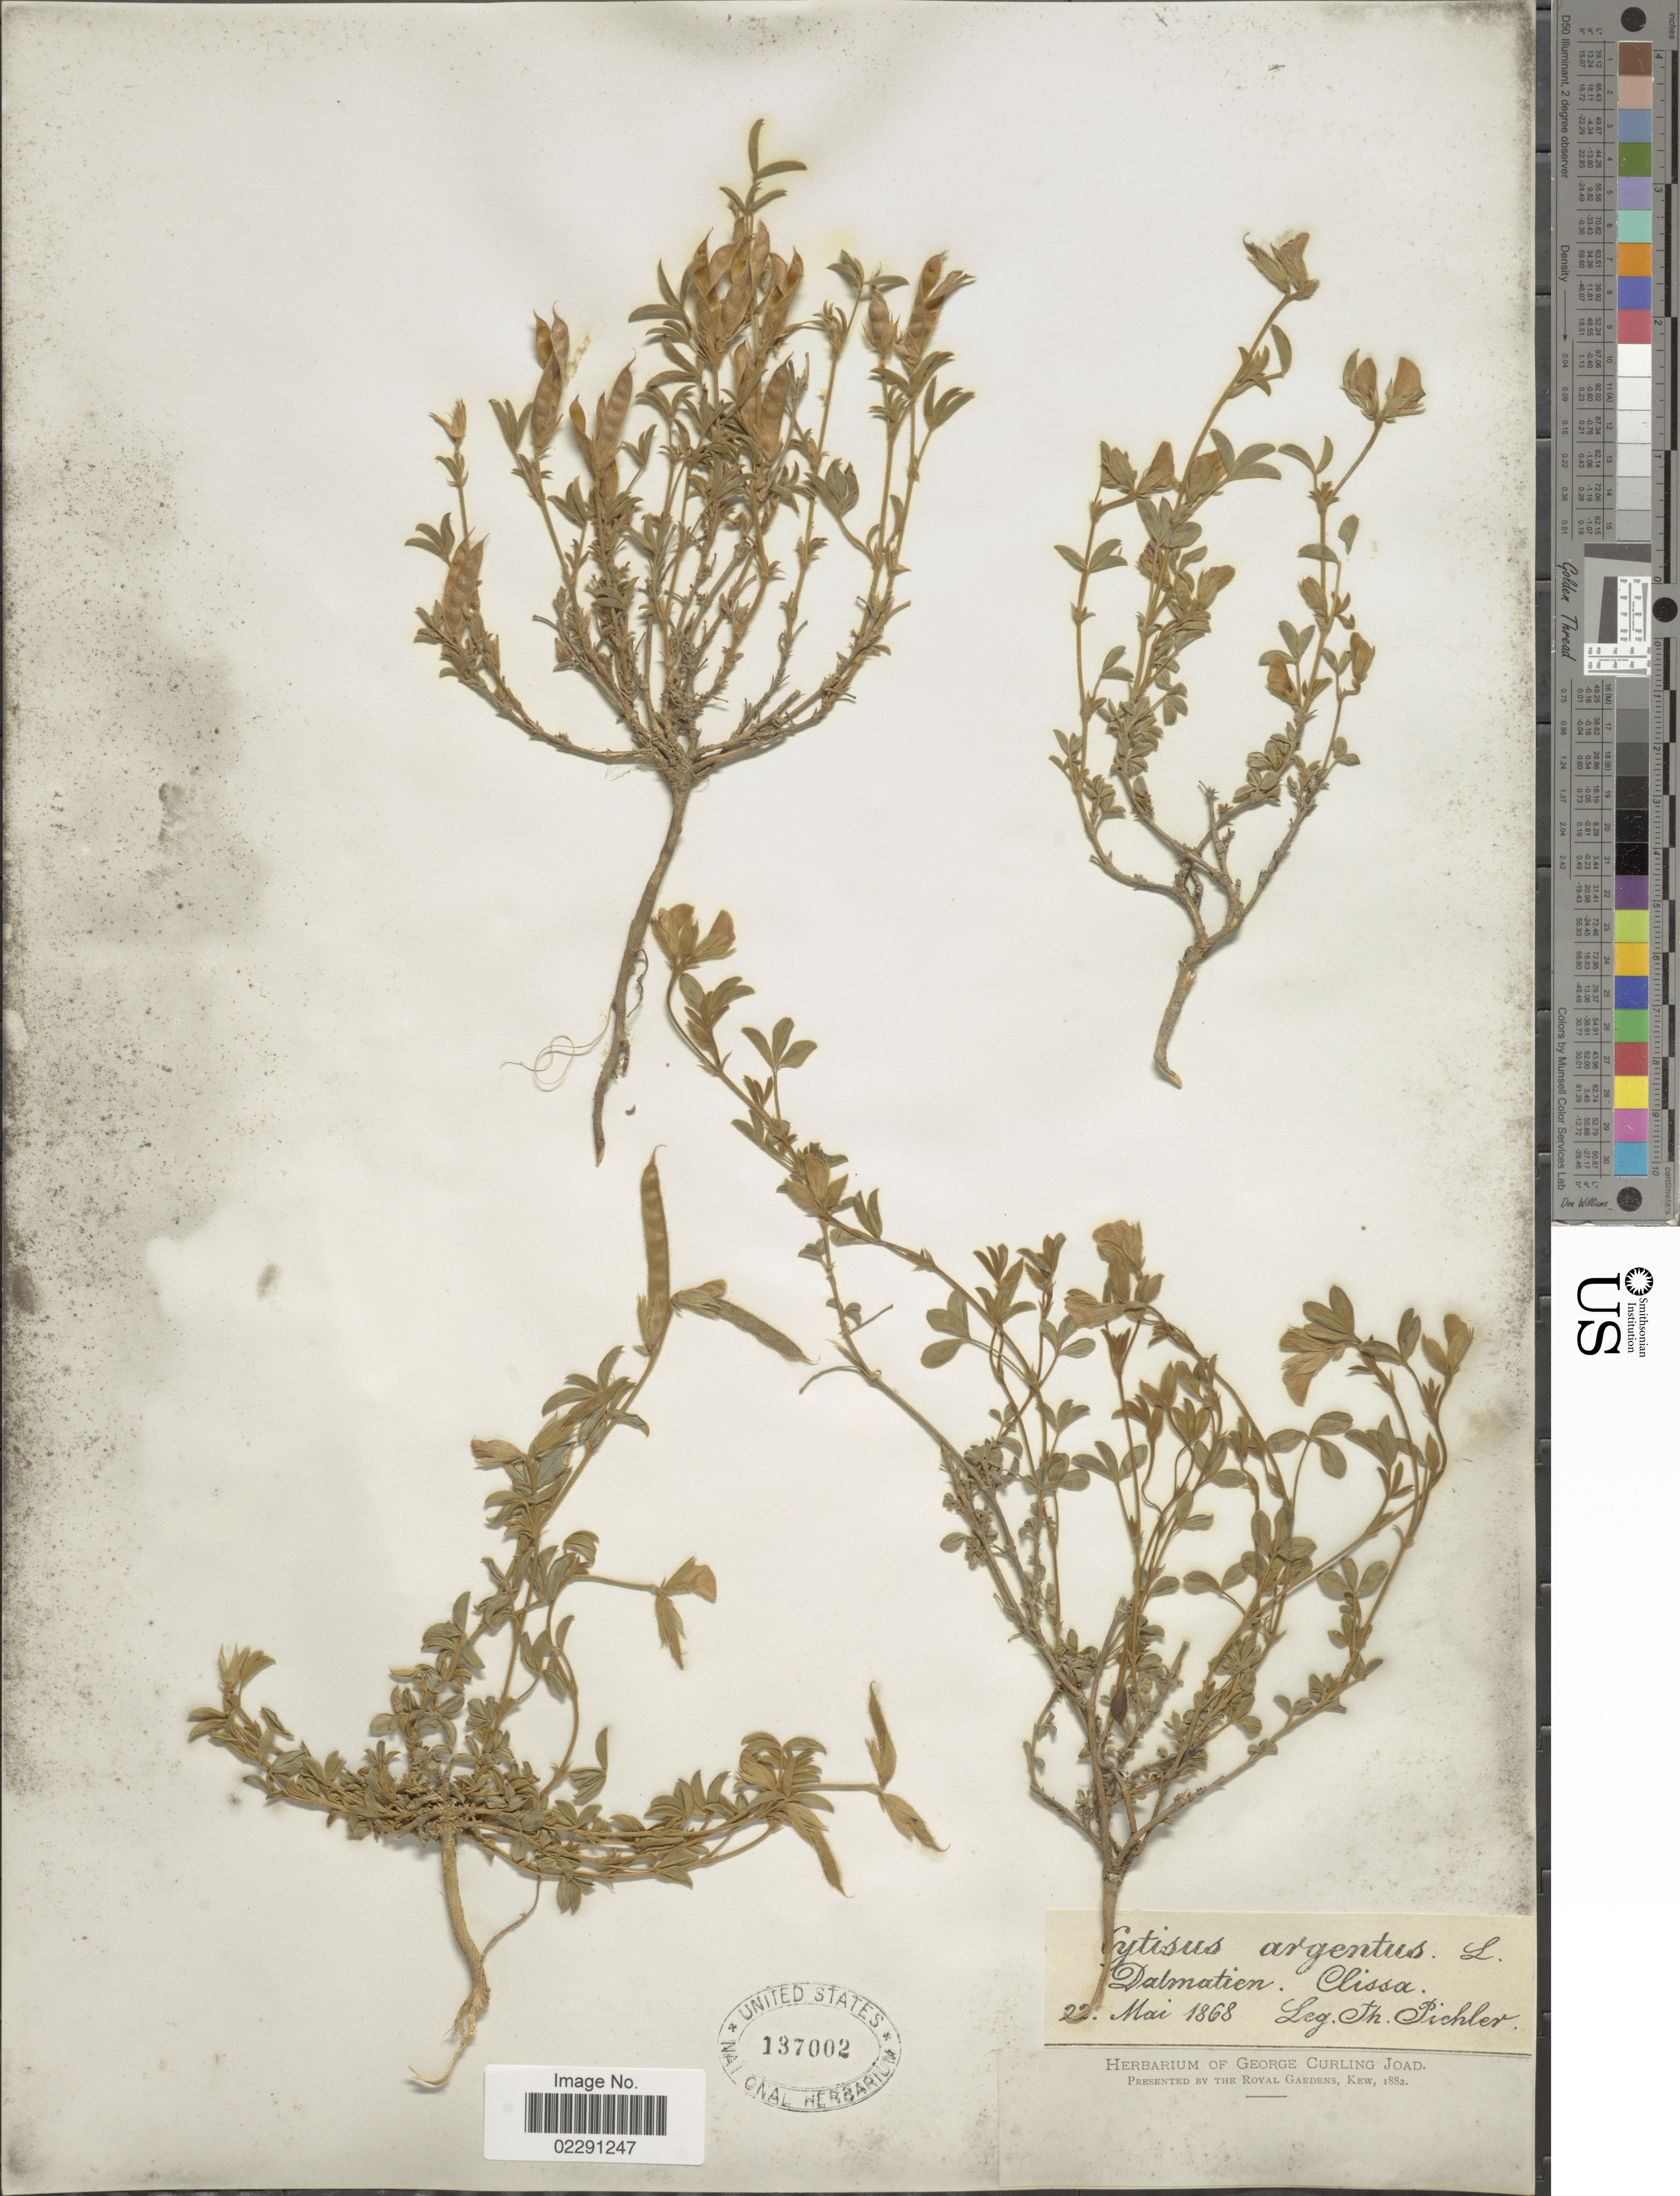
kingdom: Plantae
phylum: Tracheophyta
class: Magnoliopsida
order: Fabales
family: Fabaceae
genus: Argyrolobium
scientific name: Argyrolobium zanonii subsp. zanonii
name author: (Turra) P.W. Ball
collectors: T. Pichler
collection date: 1868-05-22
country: Croatia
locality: Dalmatien, Clissa. [interpreted]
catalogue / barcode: US 137002